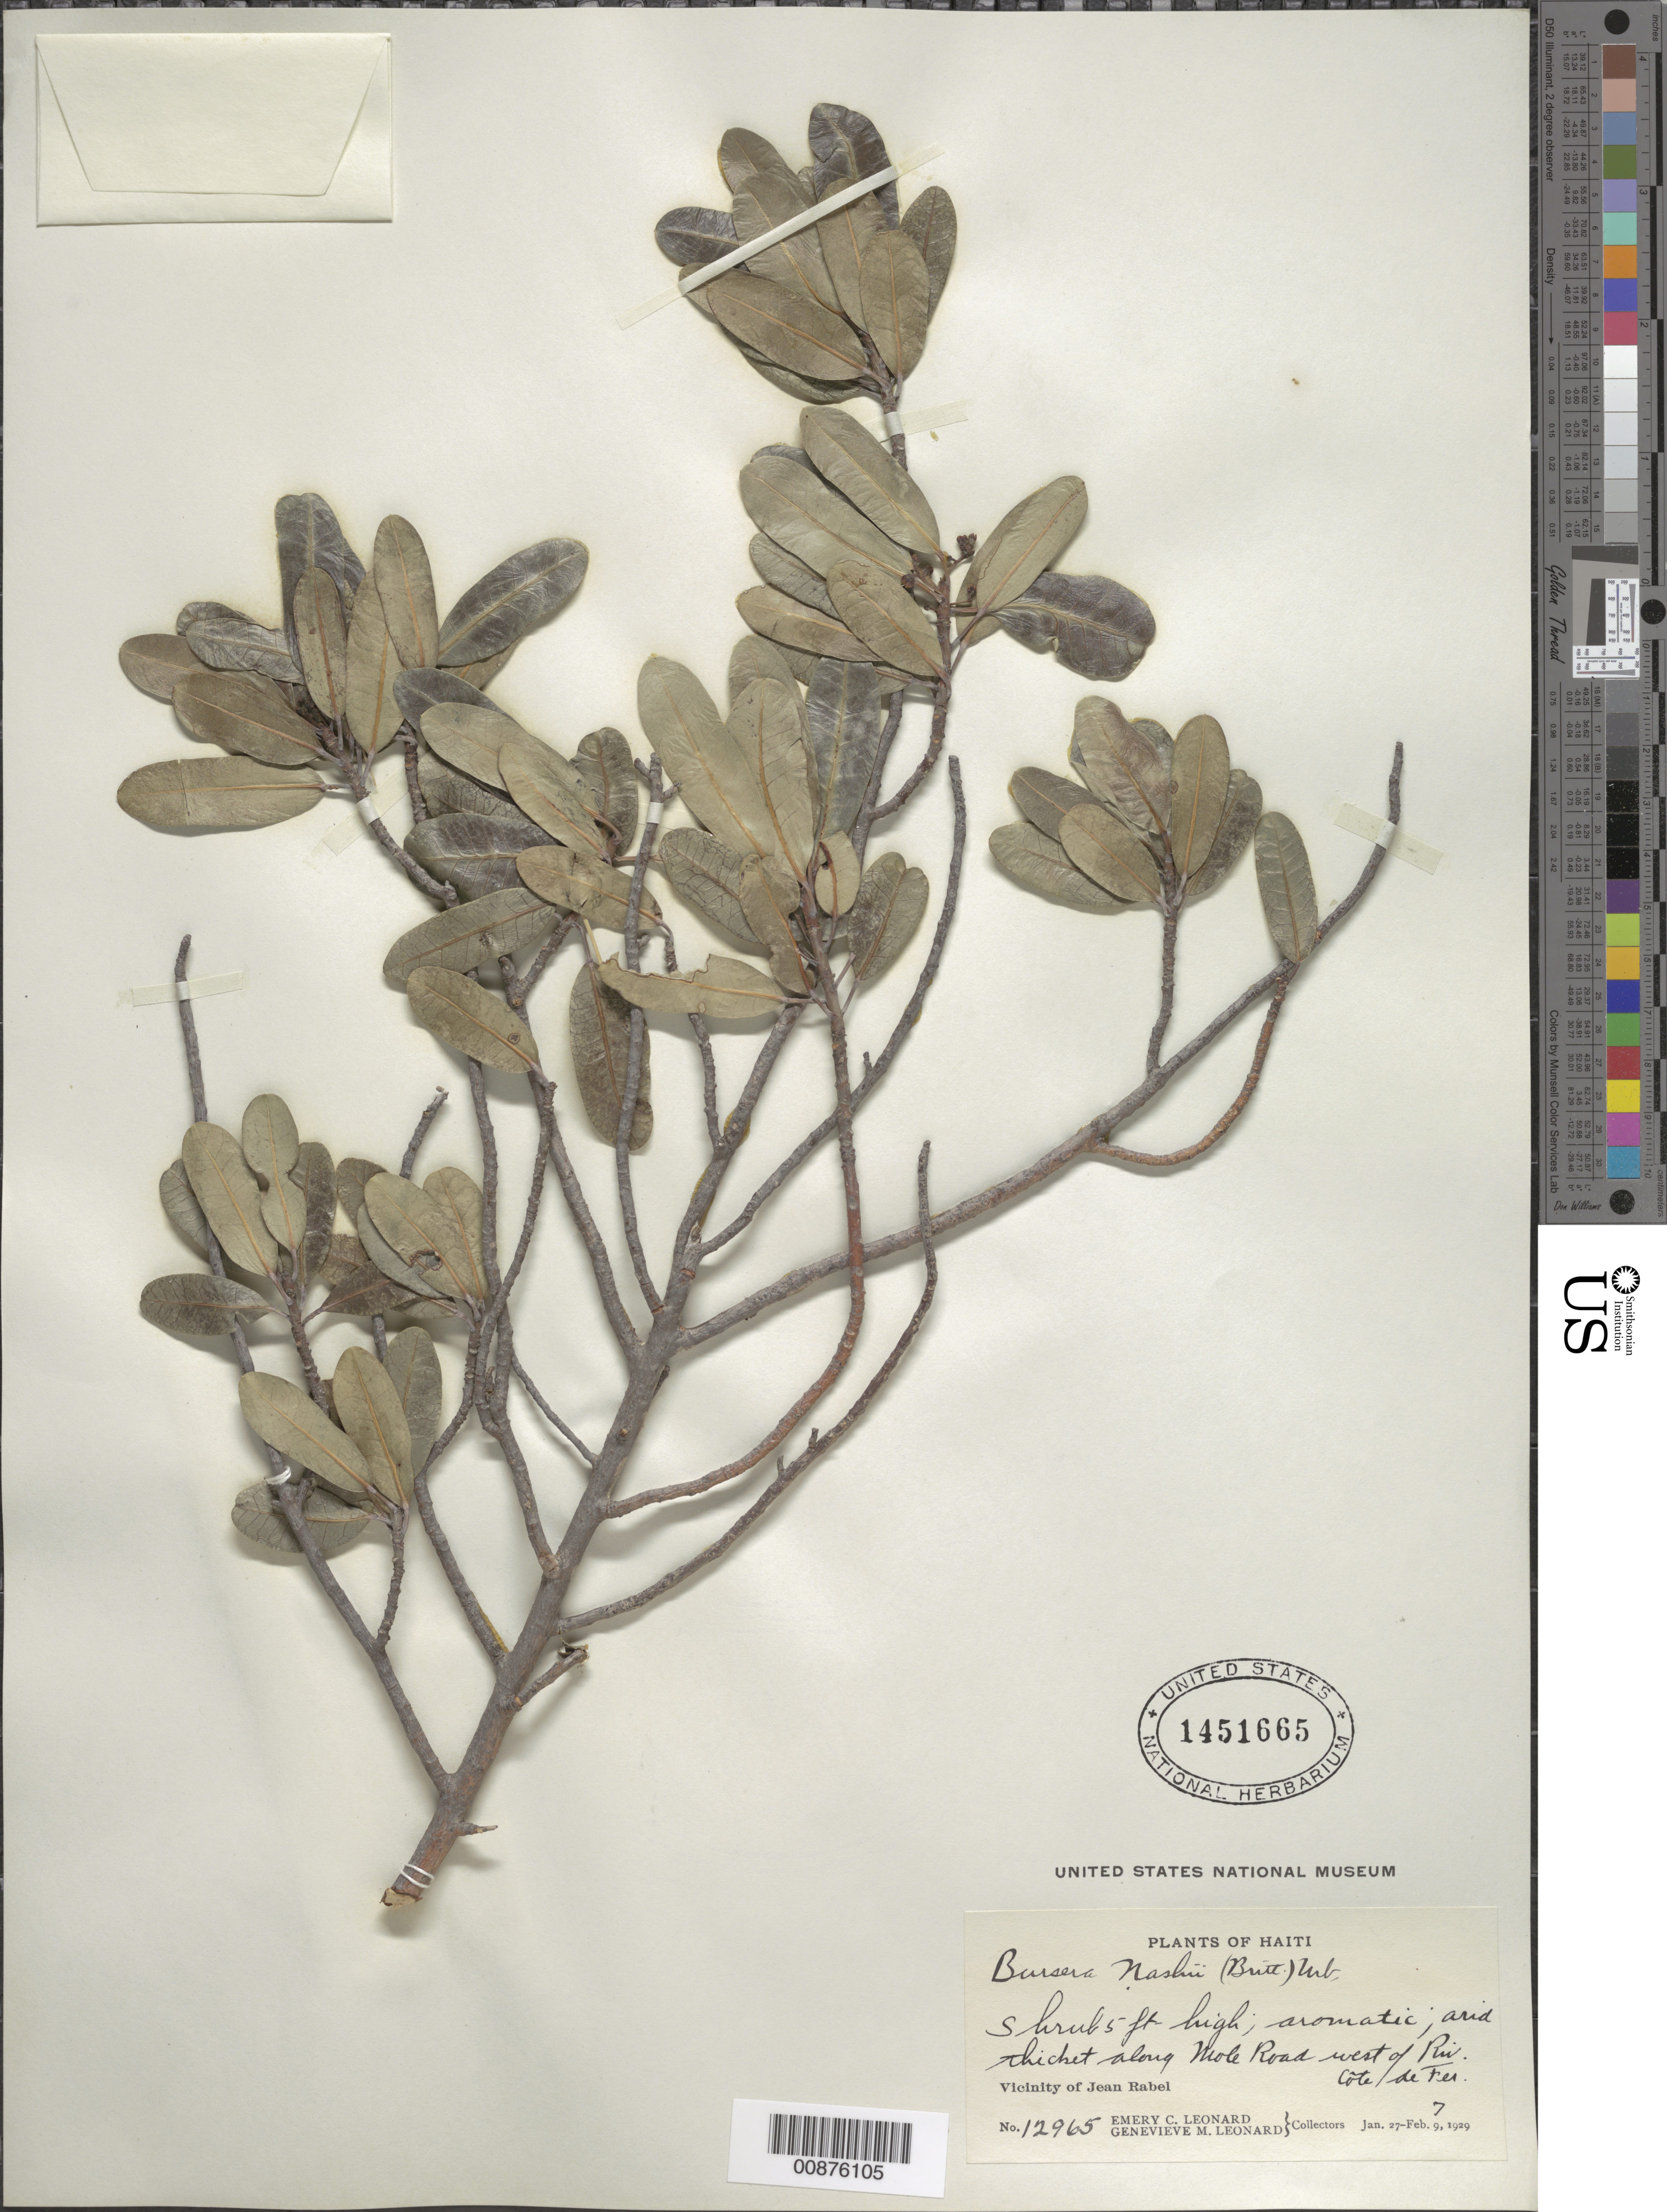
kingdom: Plantae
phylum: Tracheophyta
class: Magnoliopsida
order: Sapindales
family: Burseraceae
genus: Bursera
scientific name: Bursera nashii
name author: Urb.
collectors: E. C. Leonard & G. M. Leonard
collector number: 12965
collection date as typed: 07 Feb 1929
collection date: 1929-02-07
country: Haiti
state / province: Nord-Ouest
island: Hispaniola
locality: Vicinity of Jean Rabel, along Mole Road, W of Riv. Côte de Fer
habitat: Arid thicket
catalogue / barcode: US 1451665